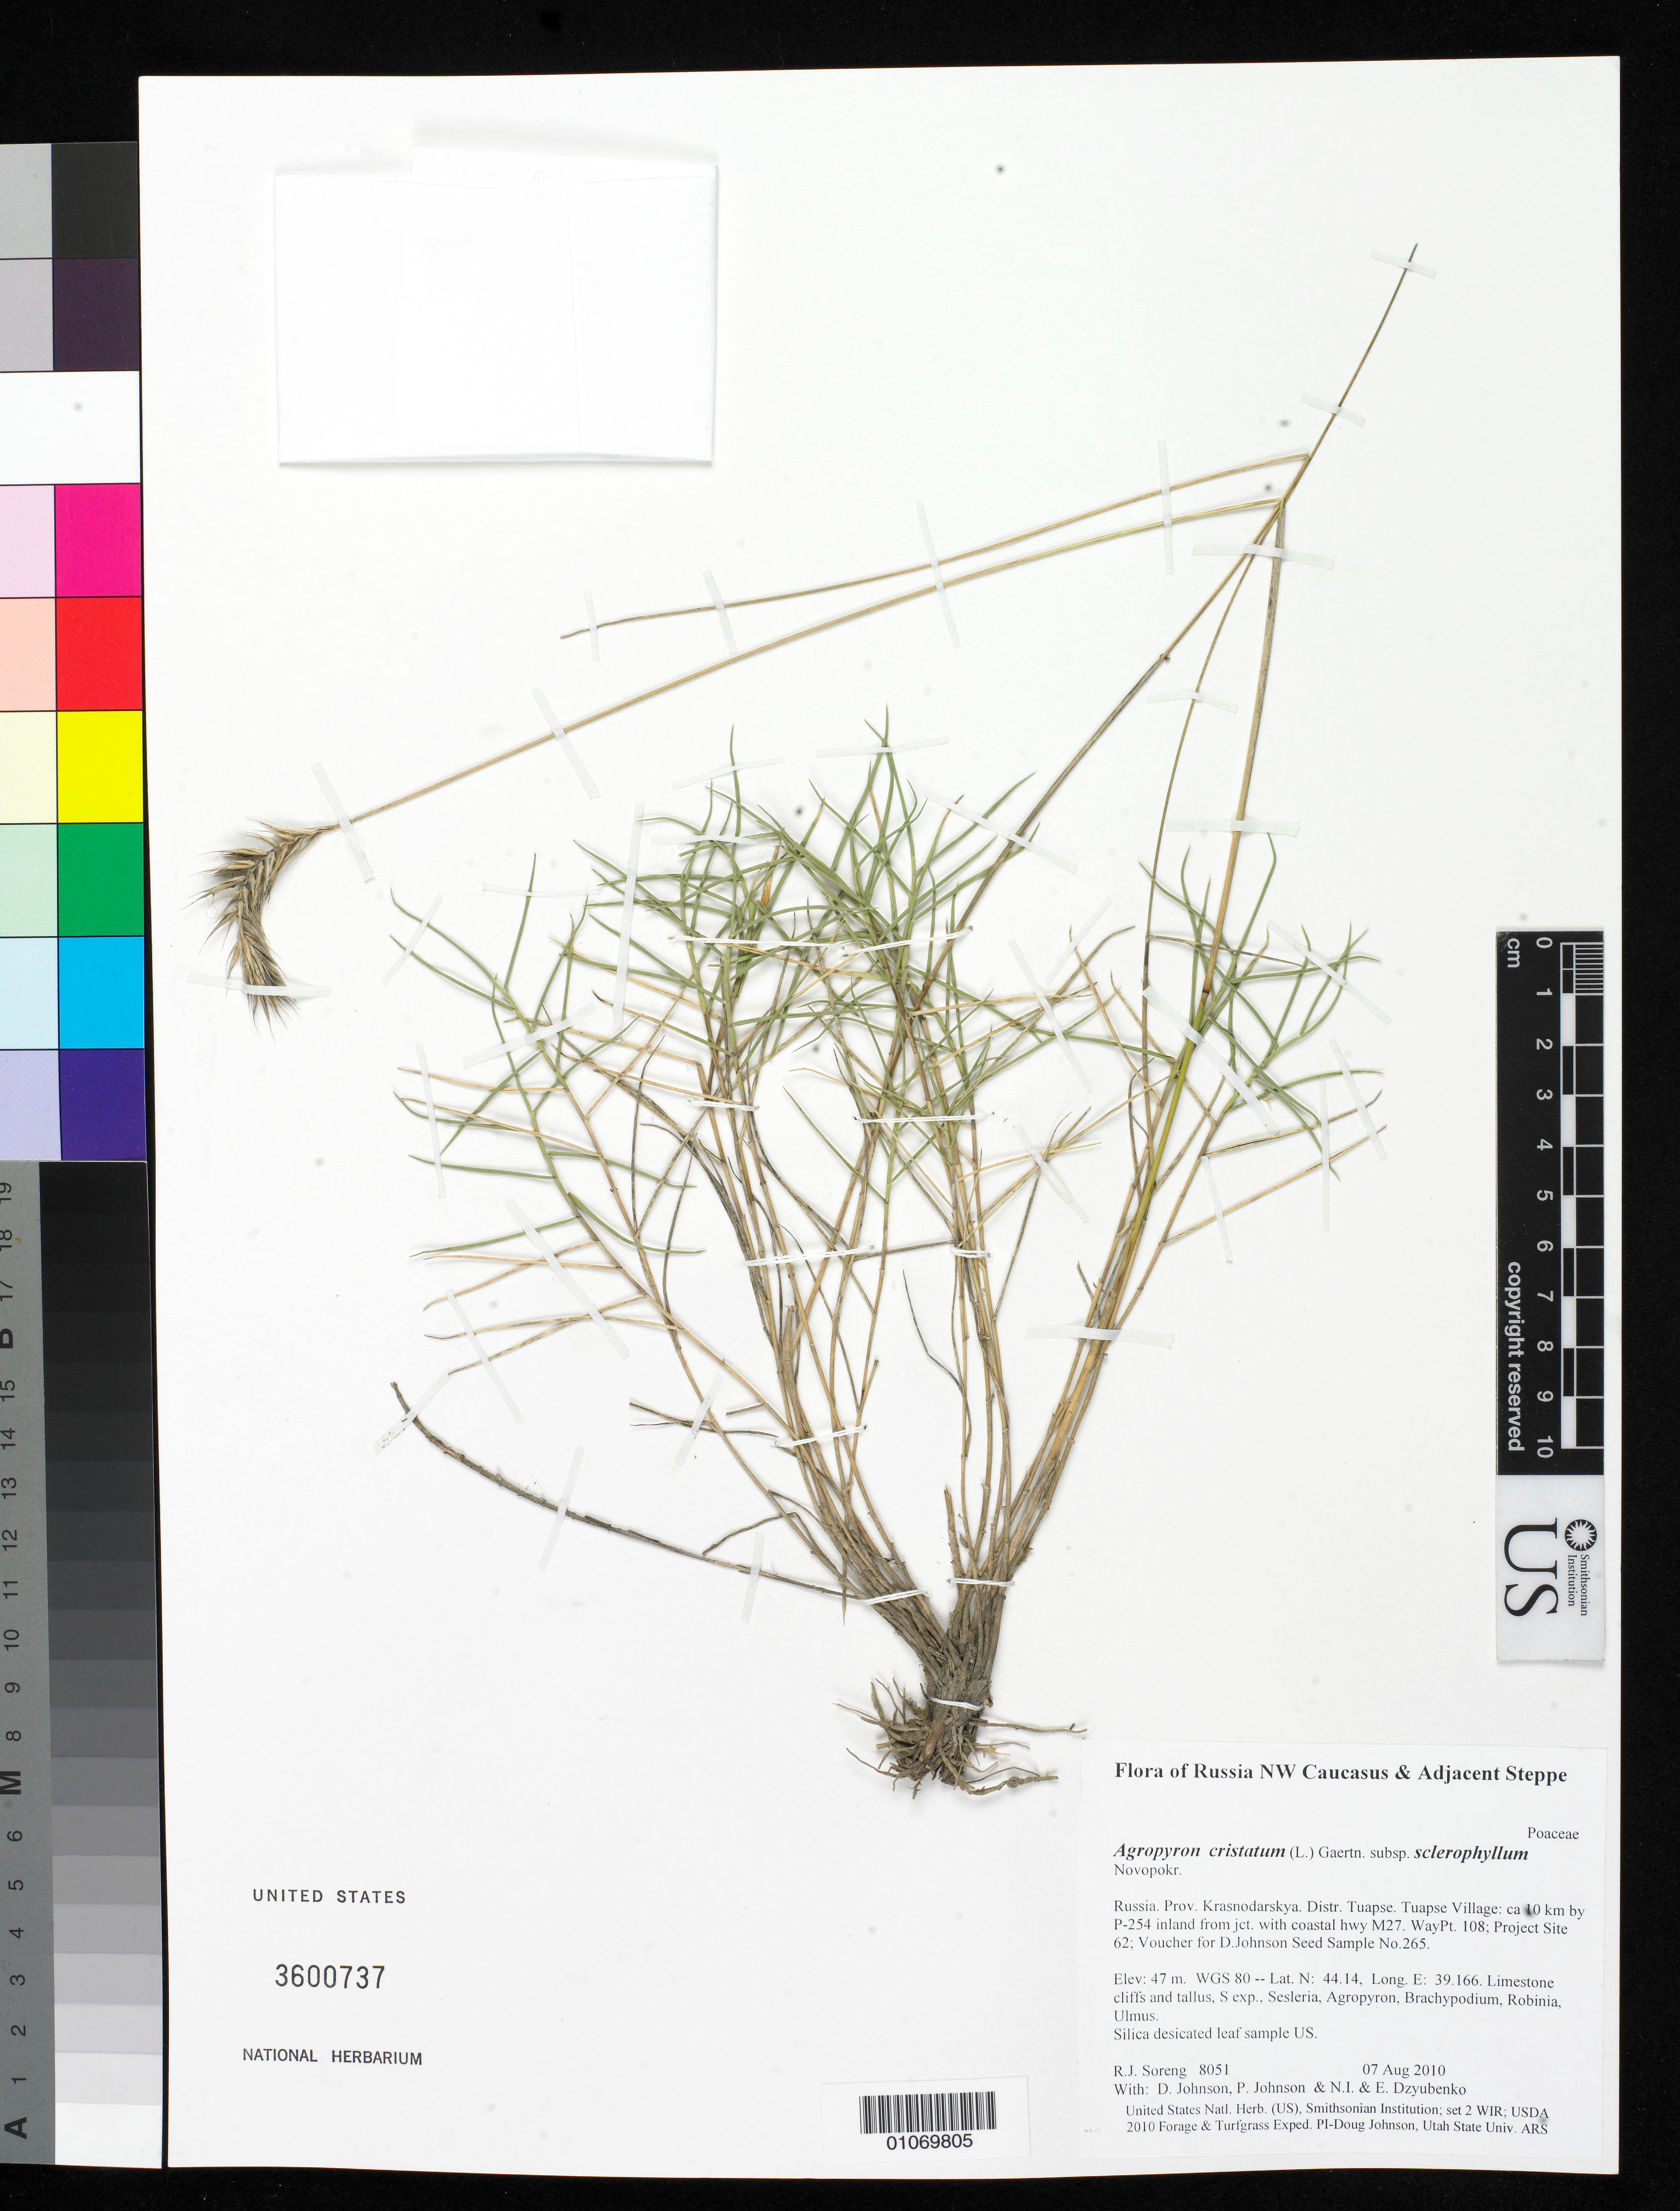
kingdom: Plantae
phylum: Tracheophyta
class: Liliopsida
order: Poales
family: Poaceae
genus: Agropyron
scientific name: Agropyron cristatum subsp. sclerophyllum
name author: Novopokr.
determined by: Soreng, Robert J., Research Associate (BOT), Smithsonian Institution - National Museum of Natural History (UNITED STATES)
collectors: R. J. Soreng, D. Johnson, P. Johnson, N. Dzyubenko & E. Dzyubenko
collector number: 8051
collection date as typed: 07 Aug 2010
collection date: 2010-08-07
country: Russian Federation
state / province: Krasnodar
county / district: Tuapse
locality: Tuapse Village: ca 10 km by P-254 inland from jct. with coastal hwy M27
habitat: Limestone cliffs and tallus, S exp., Sesleria, Agropyron, Brachypodium, Robinia, Ulmus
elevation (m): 47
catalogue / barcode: US 3600737